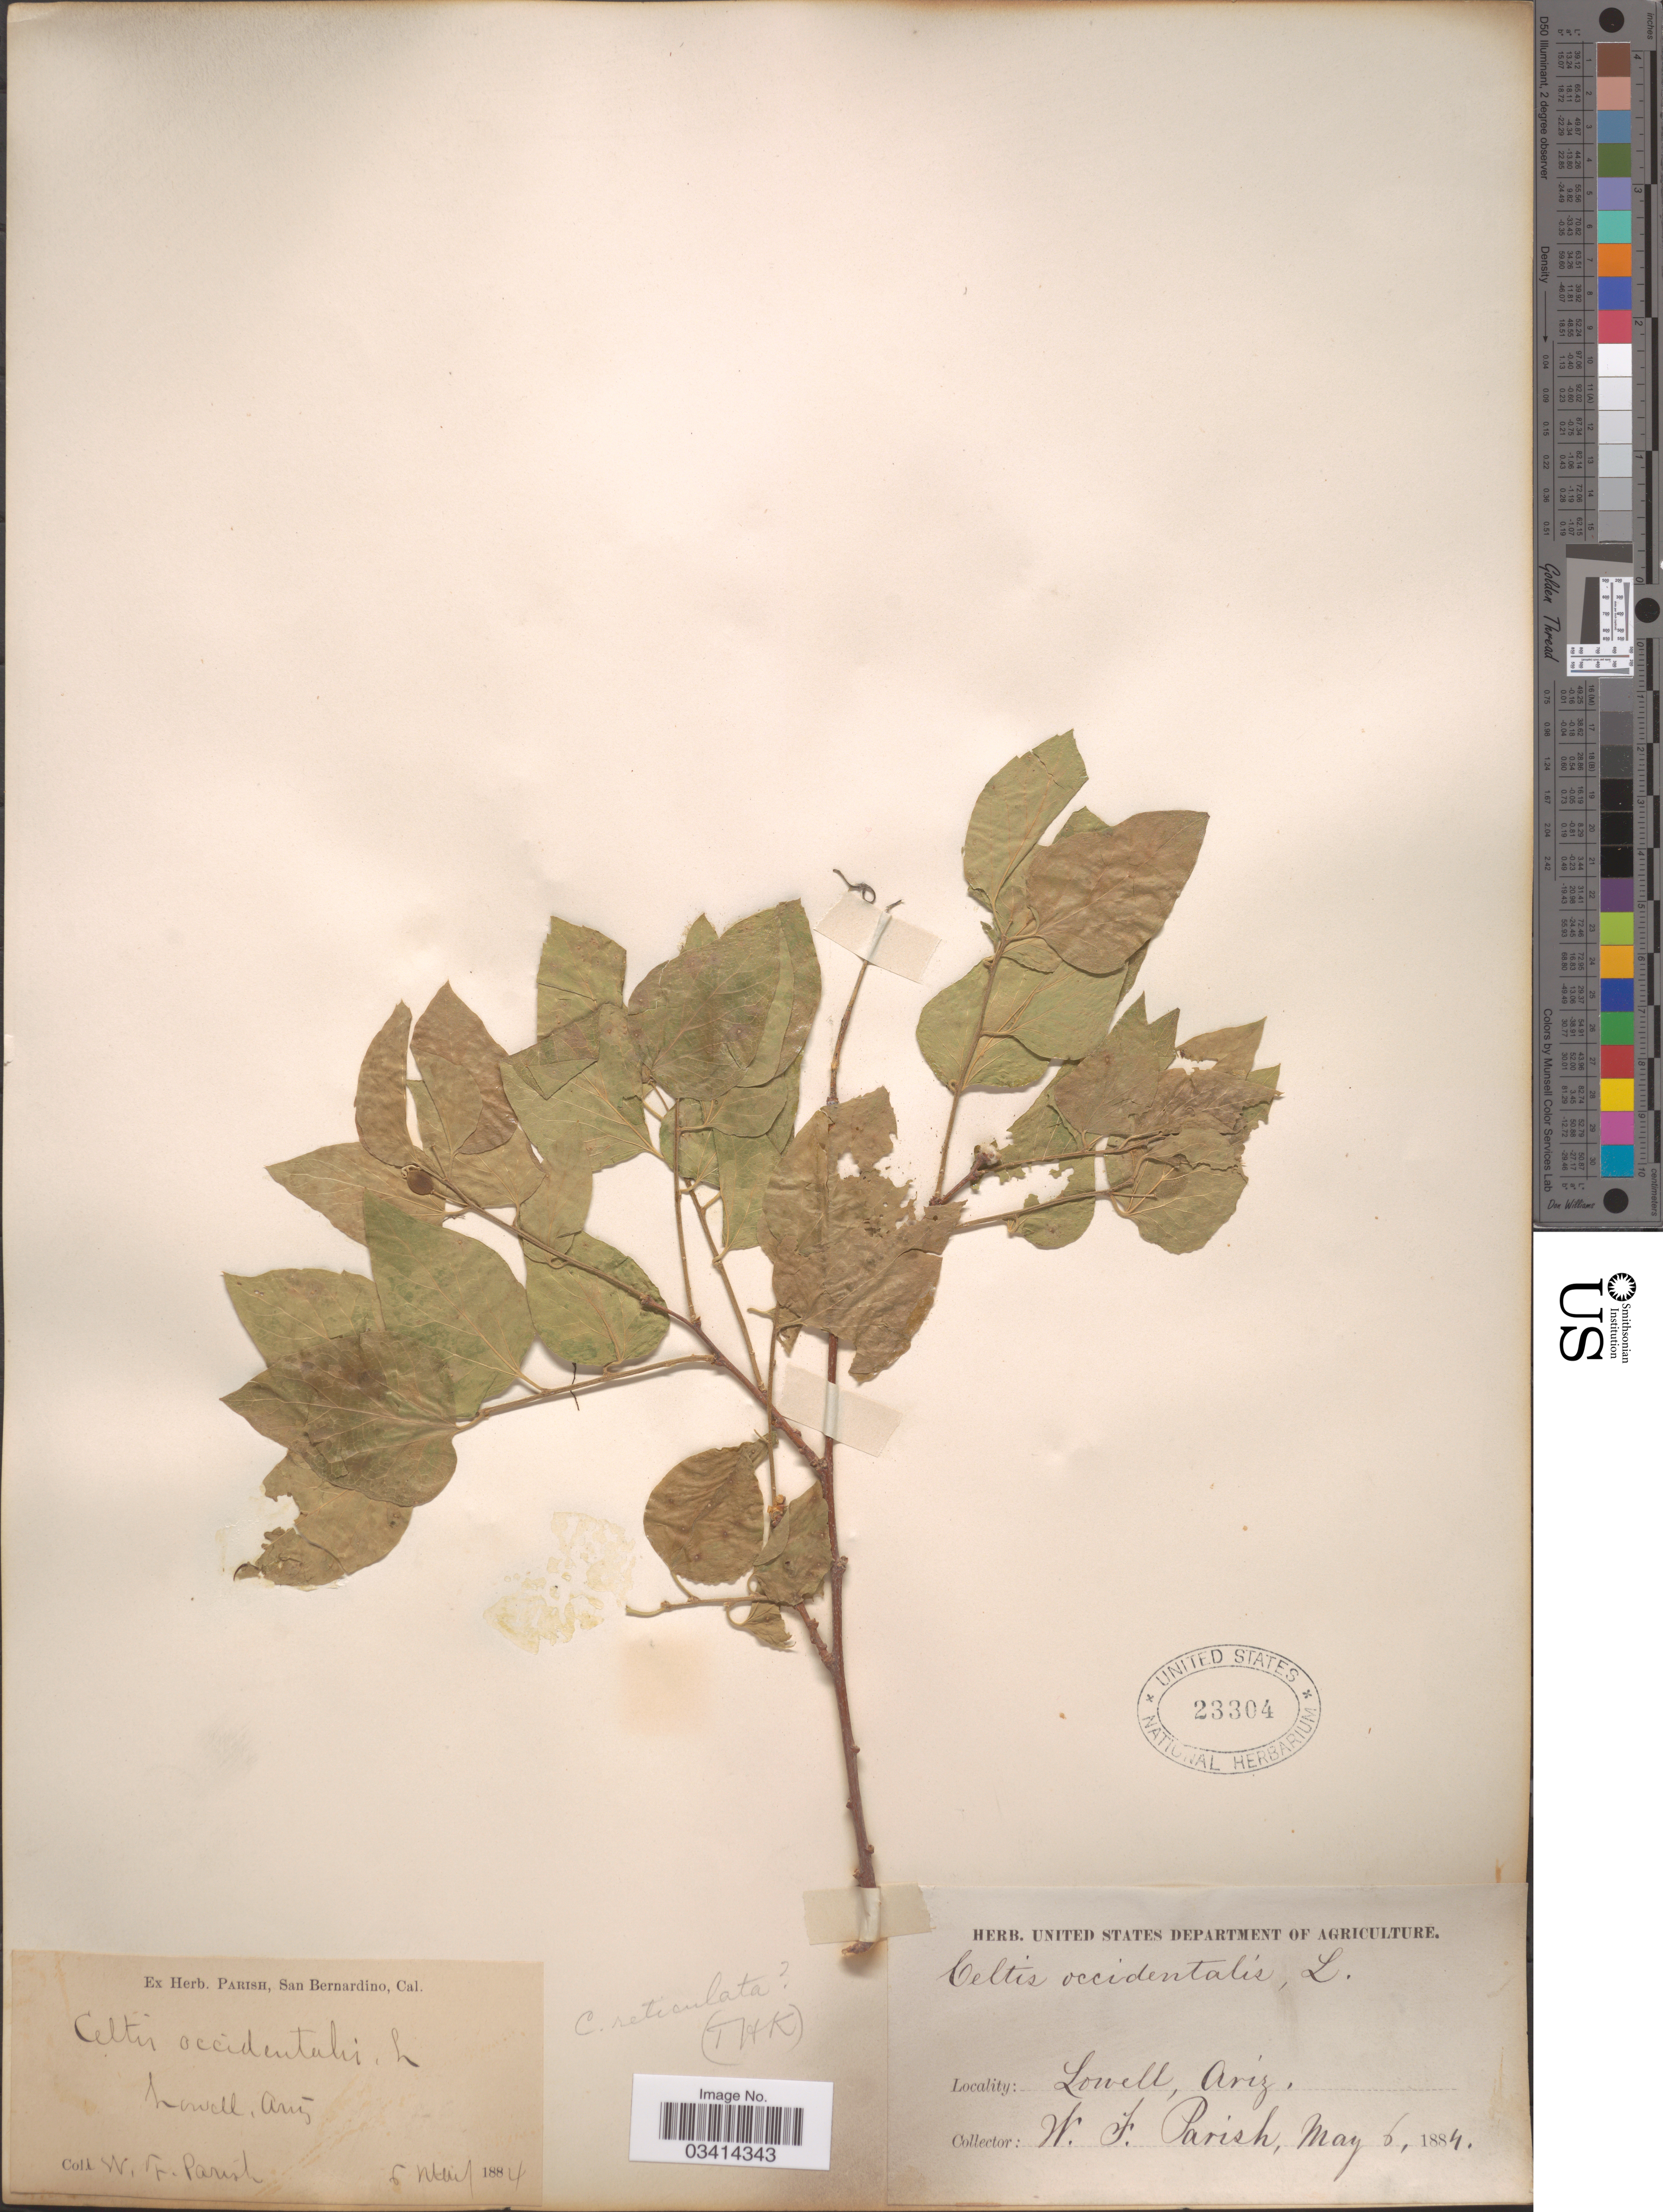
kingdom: Plantae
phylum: Tracheophyta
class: Magnoliopsida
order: Rosales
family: Cannabaceae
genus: Celtis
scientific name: Celtis reticulata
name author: Torr.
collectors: W. F. Parish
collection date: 1884-05-06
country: United States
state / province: Arizona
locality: Lowell.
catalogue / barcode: US 23304